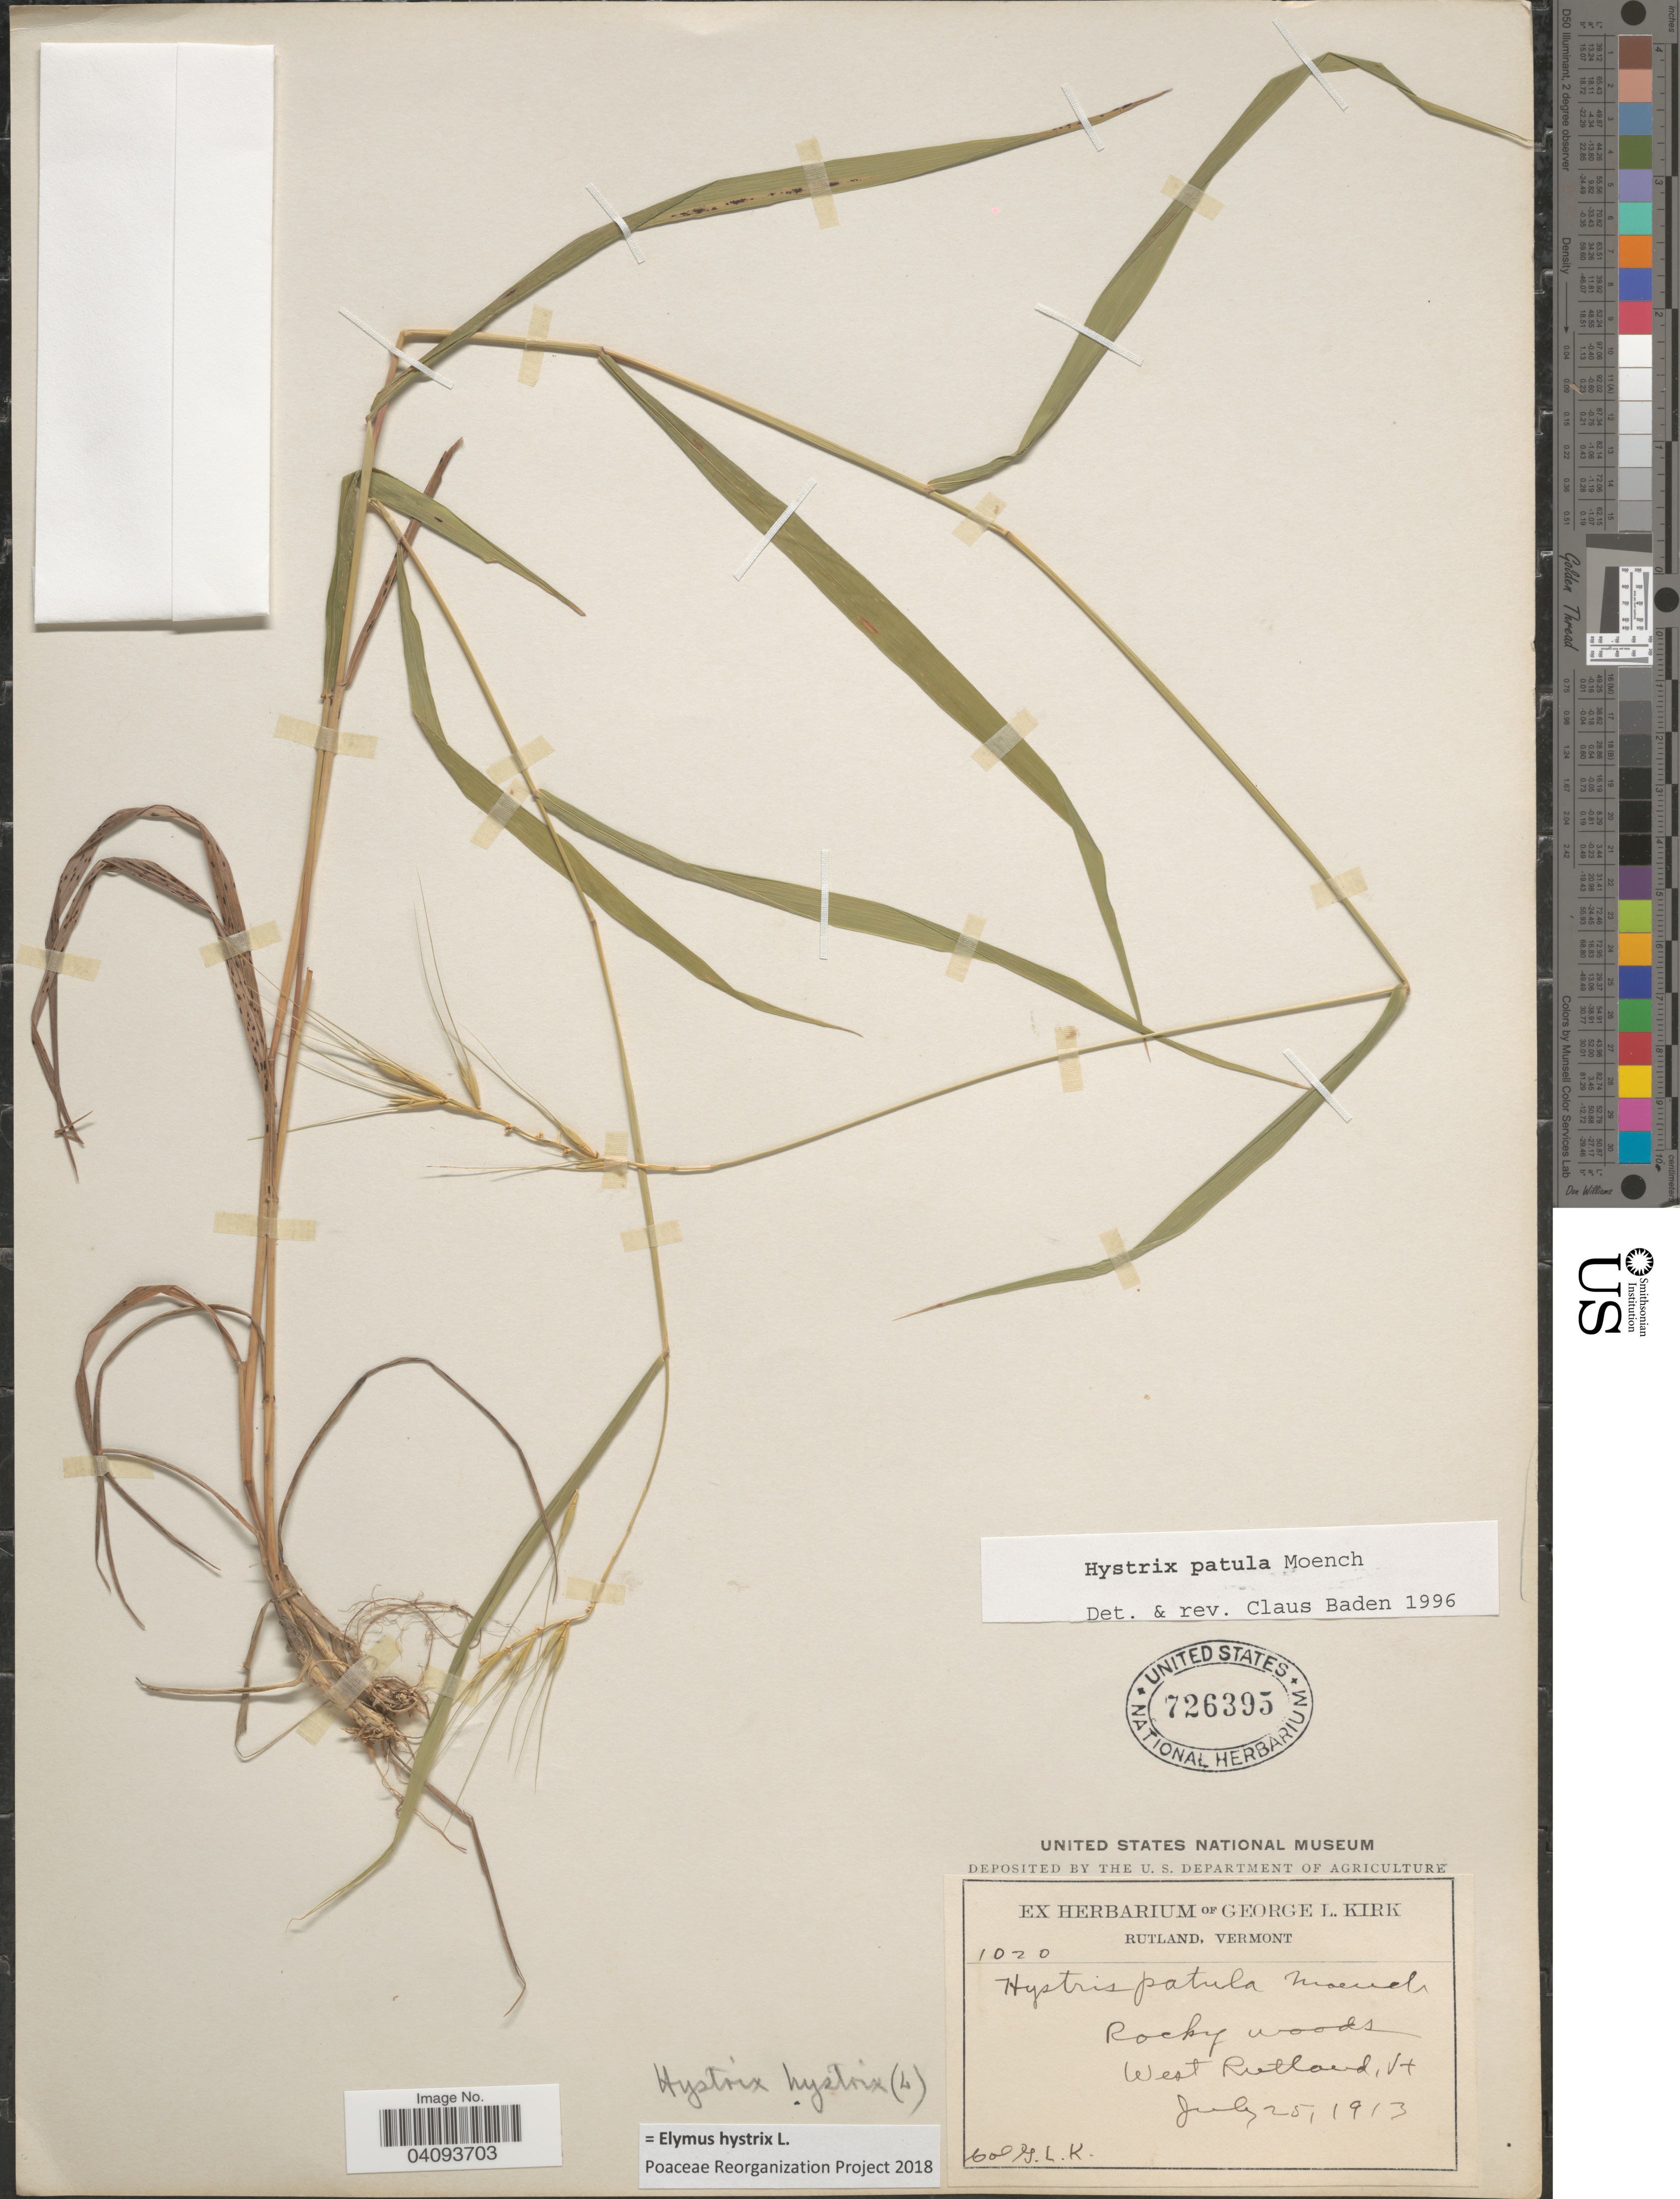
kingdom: Plantae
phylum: Tracheophyta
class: Liliopsida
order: Poales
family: Poaceae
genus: Elymus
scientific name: Elymus hystrix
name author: L.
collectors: G. Kirk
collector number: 1020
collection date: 1913-07-25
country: United States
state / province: Vermont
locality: West Rutland.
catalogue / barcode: US 726395